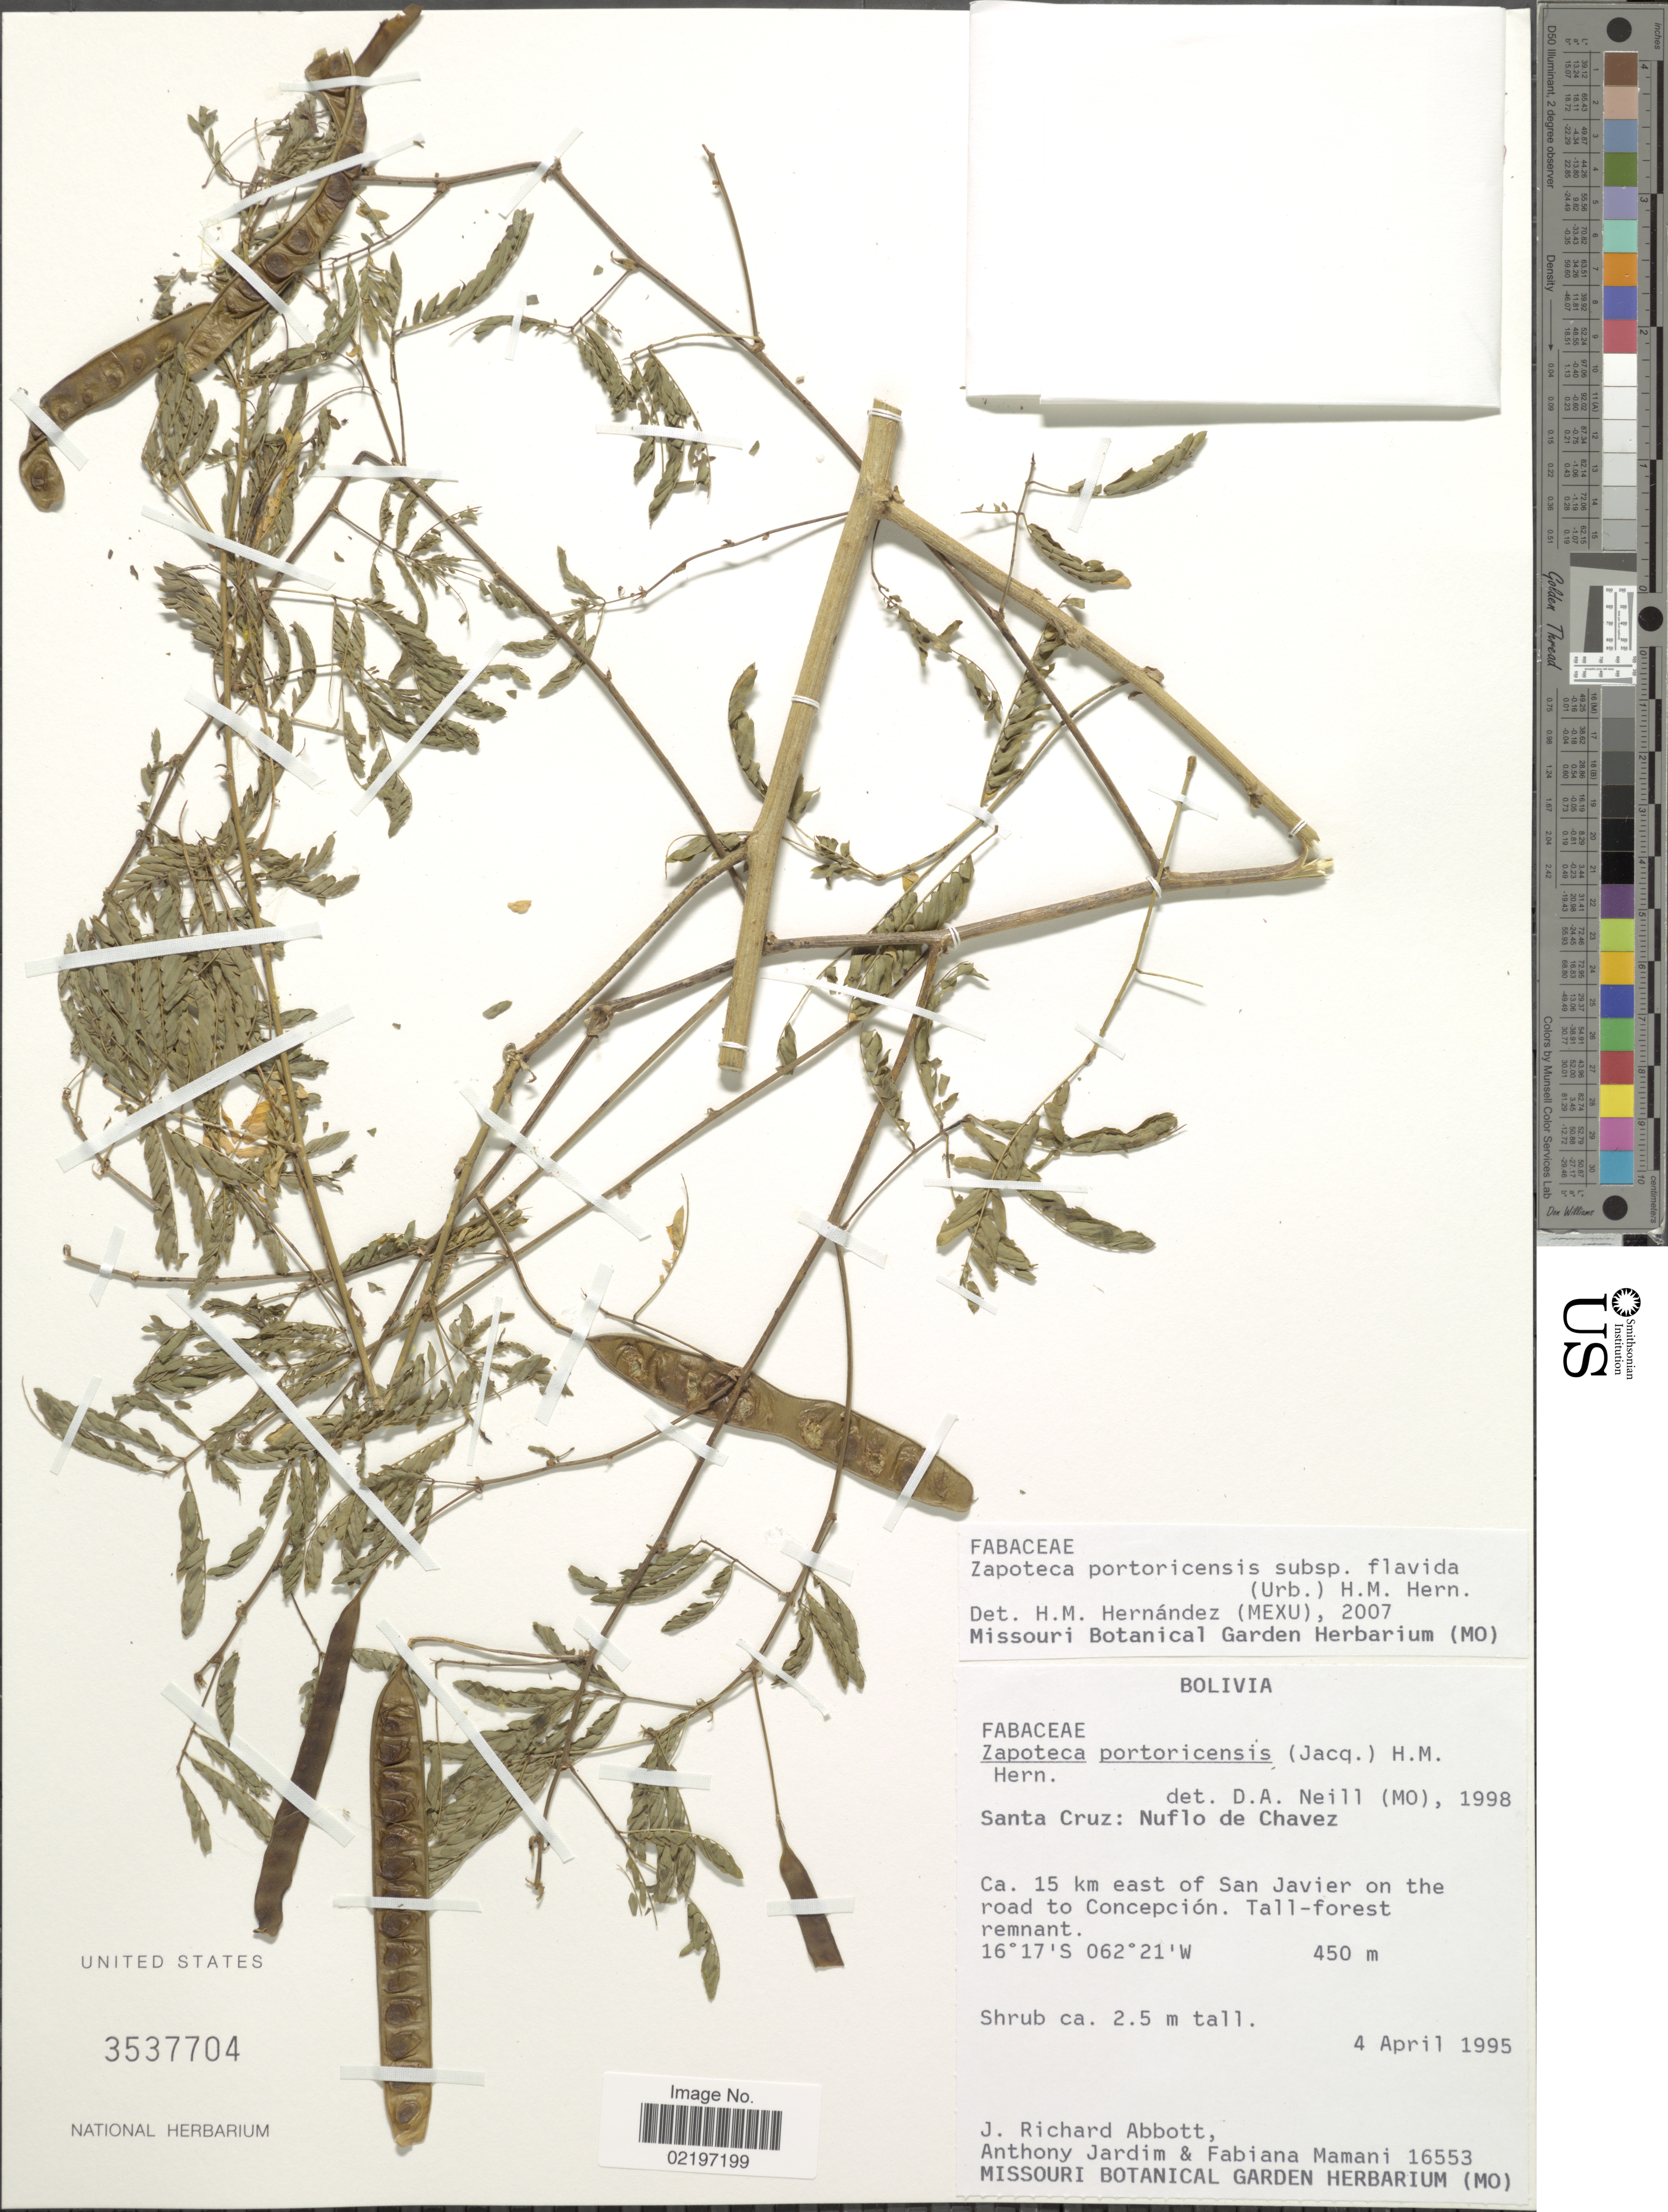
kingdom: Plantae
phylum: Tracheophyta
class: Magnoliopsida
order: Fabales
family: Fabaceae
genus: Zapoteca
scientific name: Zapoteca portoricensis subsp. flavida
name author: (Urb.) H.M. Hern.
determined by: Hernandez, H. M., (MO), Missouri Botanical Garden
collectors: J. R. Abbott, A. Jardim & F. Mamani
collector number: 16553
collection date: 1995-04-04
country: Bolivia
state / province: Santa Cruz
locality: Nuflo de Chavez, Ca. 15 km east of San Javier on the road to Concepcion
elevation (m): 450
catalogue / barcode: US 3537704